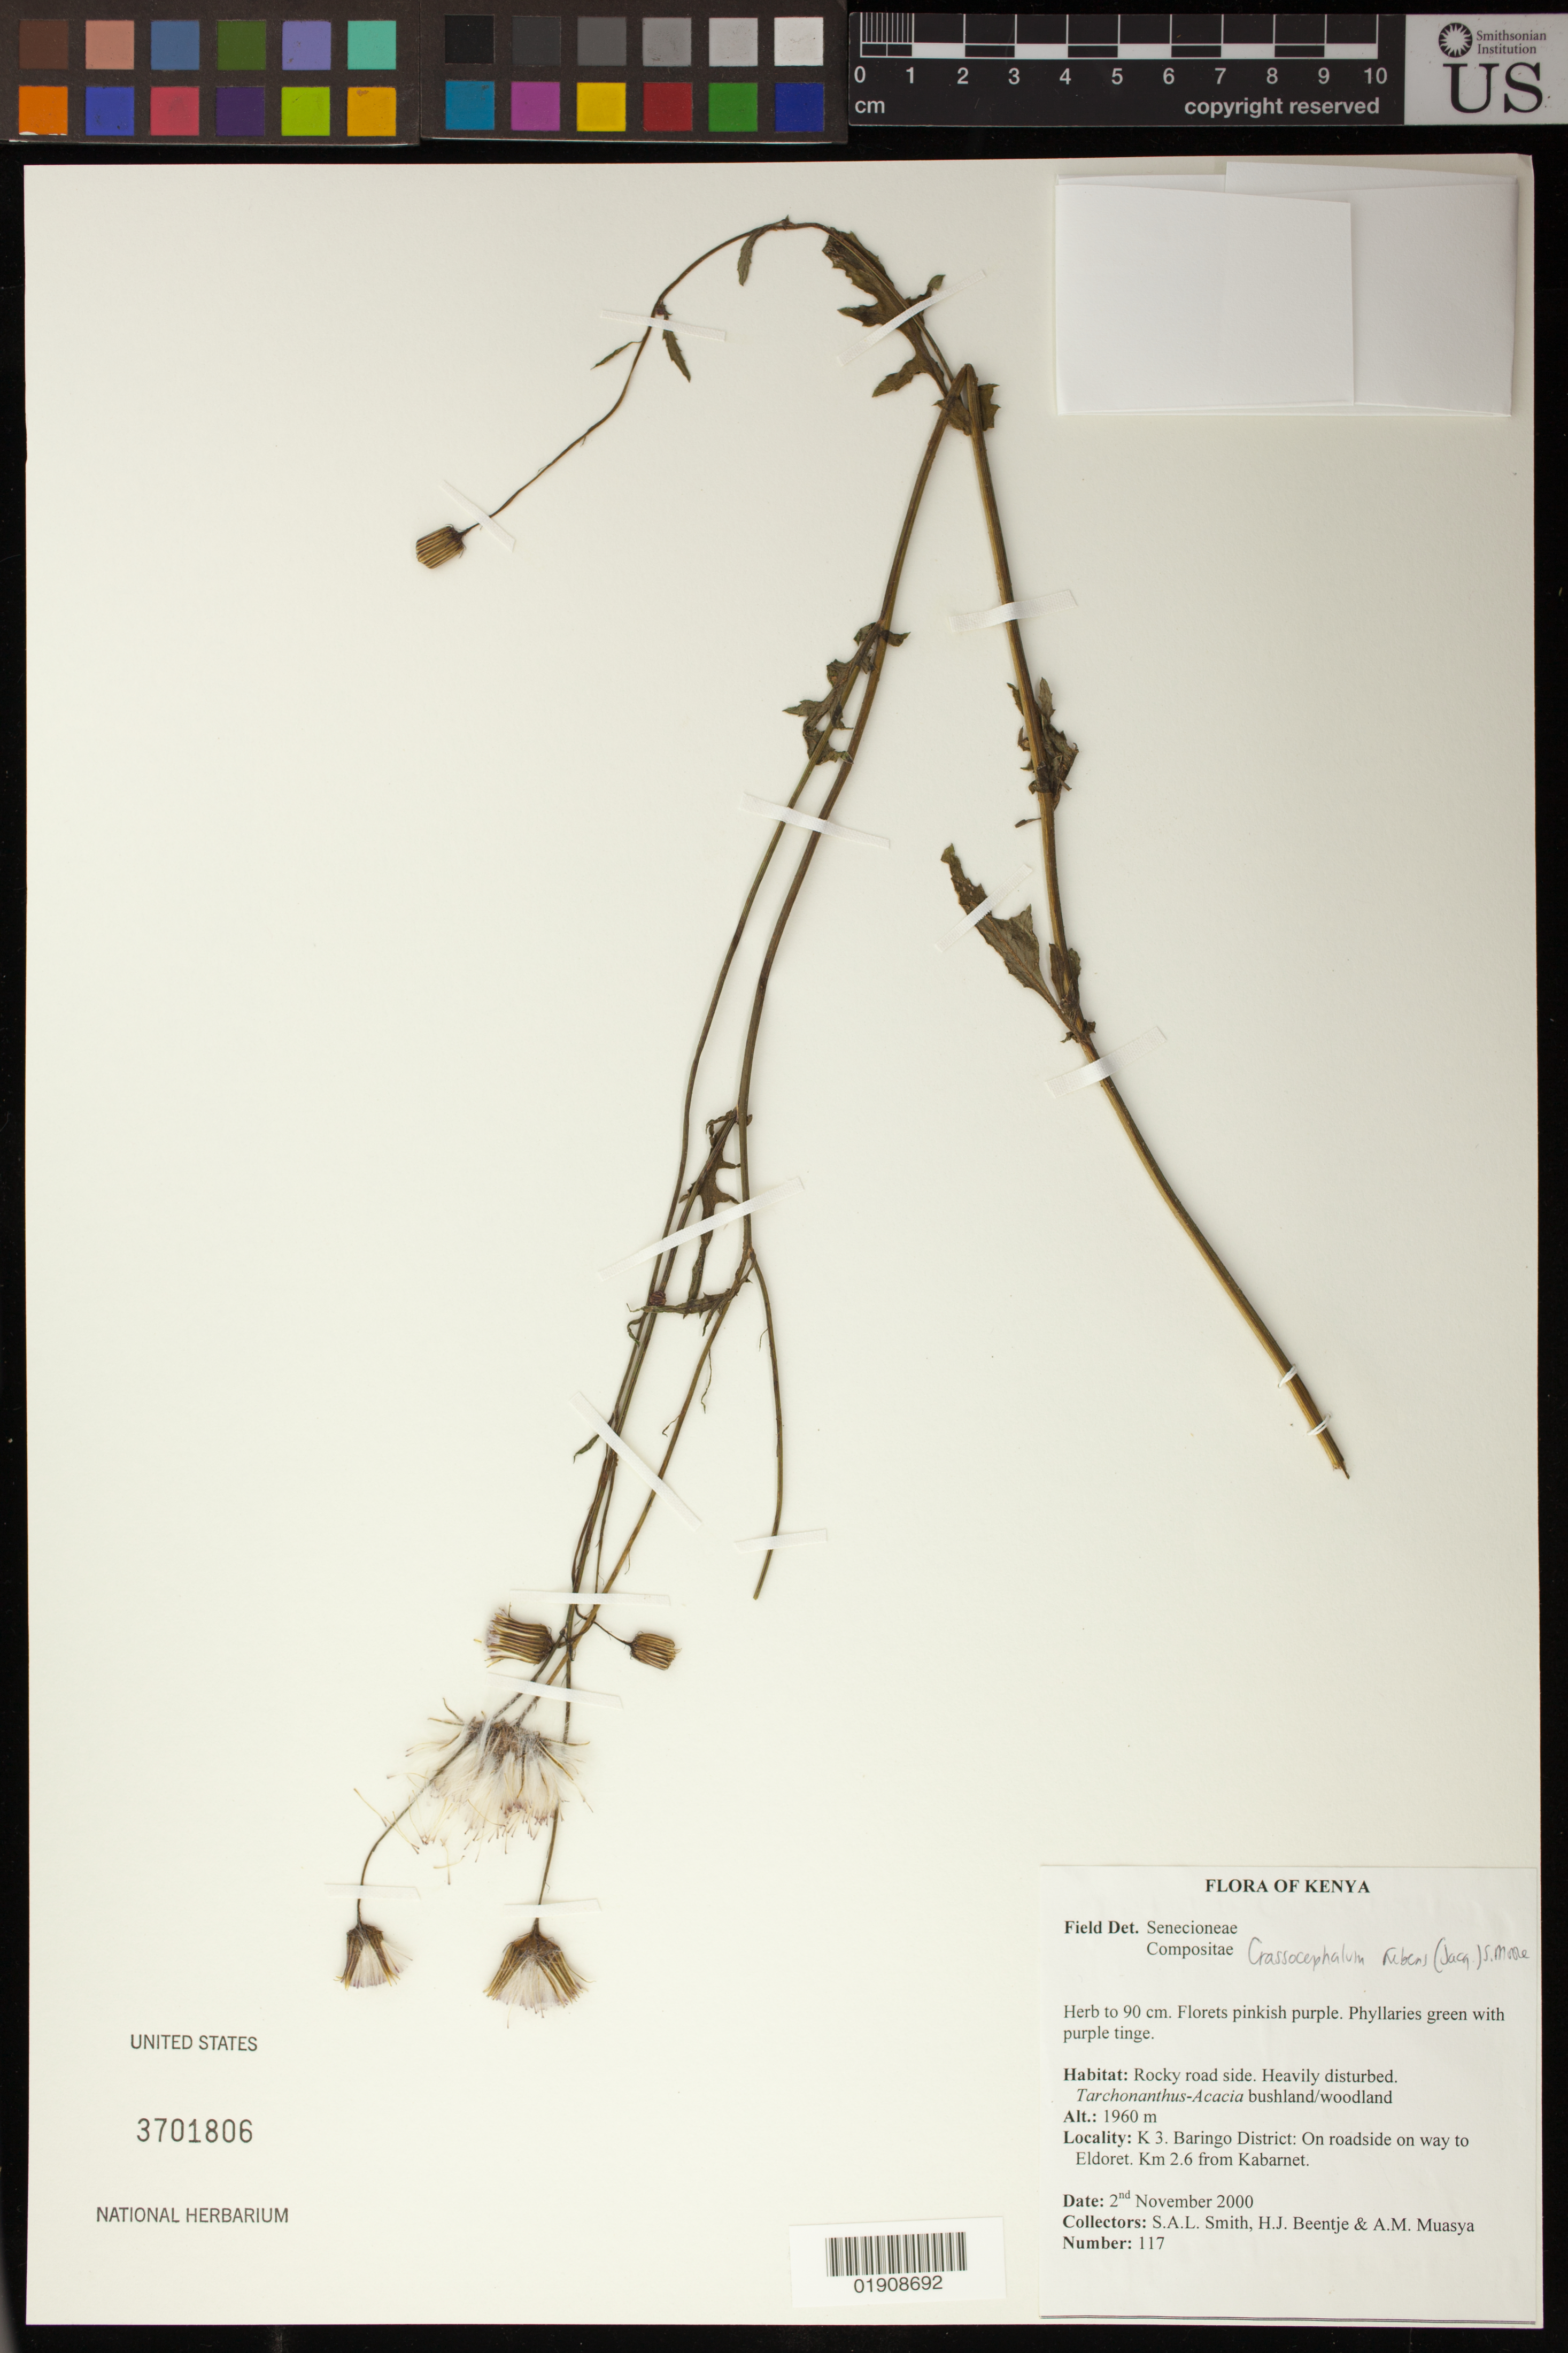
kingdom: Plantae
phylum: Tracheophyta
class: Magnoliopsida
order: Asterales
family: Asteraceae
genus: Crassocephalum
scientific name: Crassocephalum rubens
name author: (Juss. ex Jacq.) S. Moore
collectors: S. A. Smith, H. J. Beentje & A. Muasya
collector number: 117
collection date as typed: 2 November 2000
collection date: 2000-11-02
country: Kenya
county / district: Baringo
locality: On roadside on way to Eldoret. Km 2.6 from Kabarnet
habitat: Rocky road side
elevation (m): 1960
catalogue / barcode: US 3701806